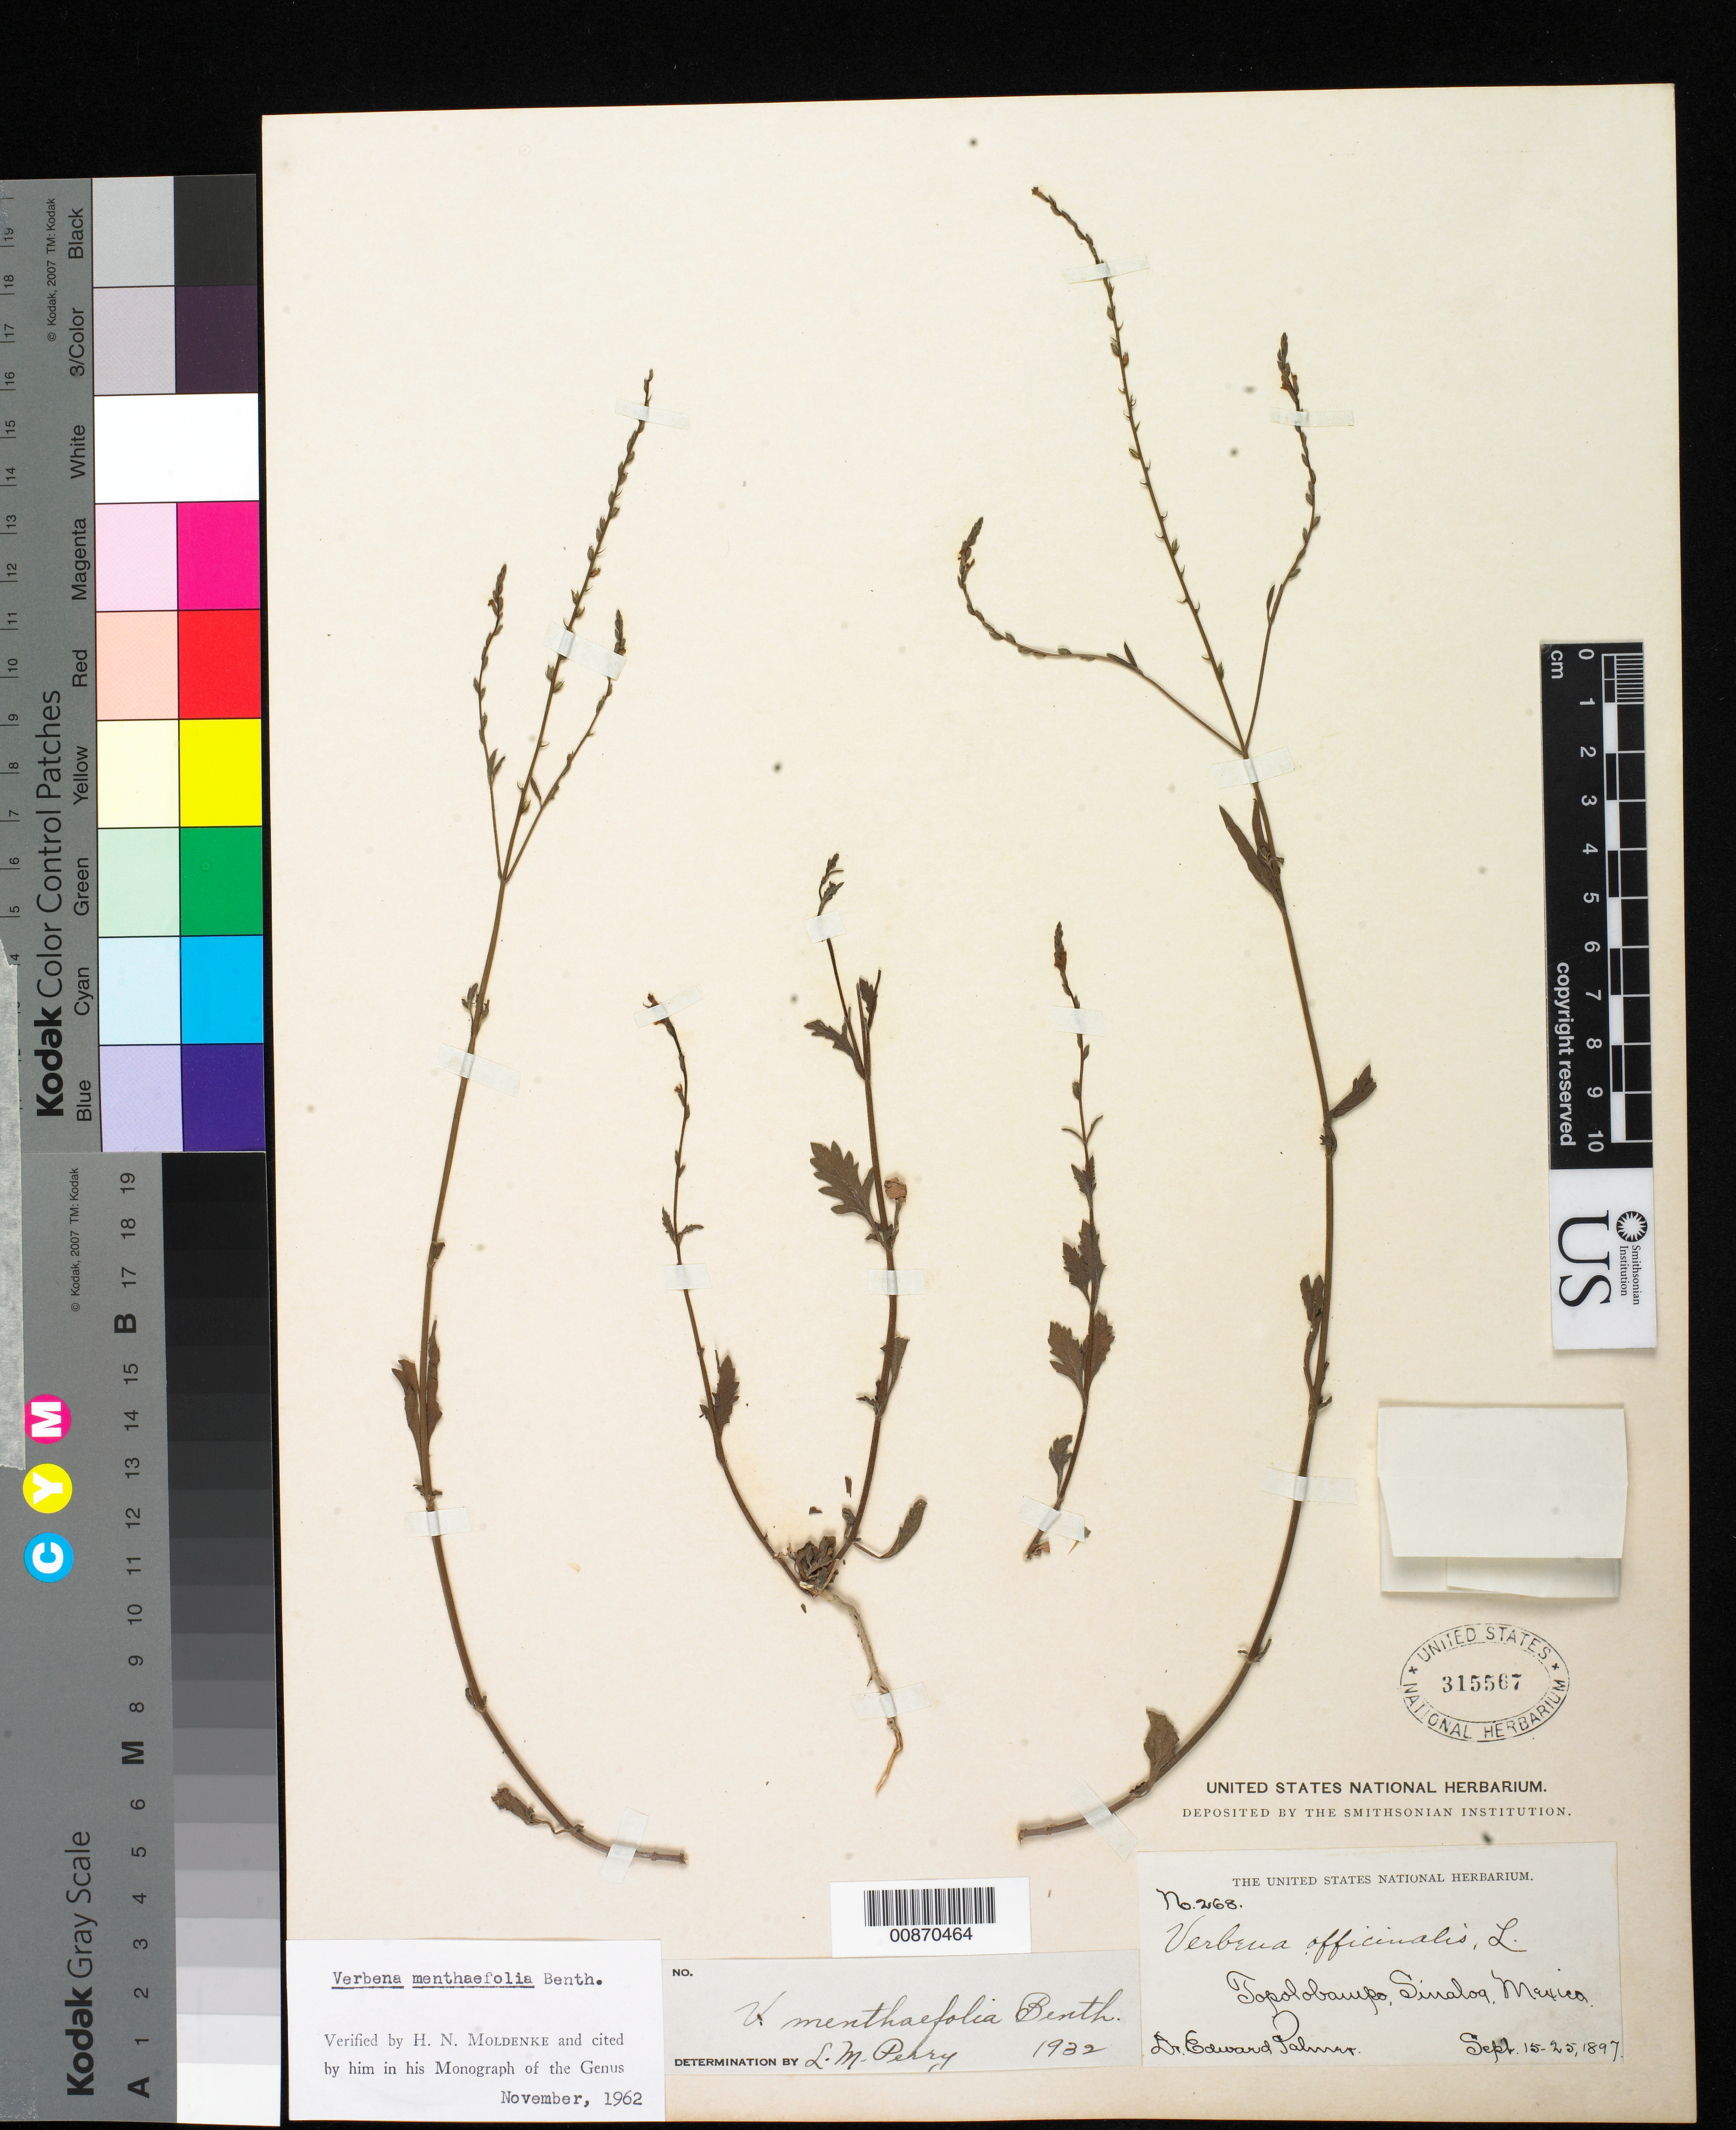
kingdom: Plantae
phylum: Tracheophyta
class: Magnoliopsida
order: Lamiales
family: Verbenaceae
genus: Verbena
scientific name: Verbena menthaefolia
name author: Benth.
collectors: E. Palmer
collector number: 268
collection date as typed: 15 Sep 1897 to 25 Sep 1897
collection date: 1897-09-15/1897-09-25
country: Mexico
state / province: Sinaloa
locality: Topolobampo, Sinaloa.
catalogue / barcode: US 315567